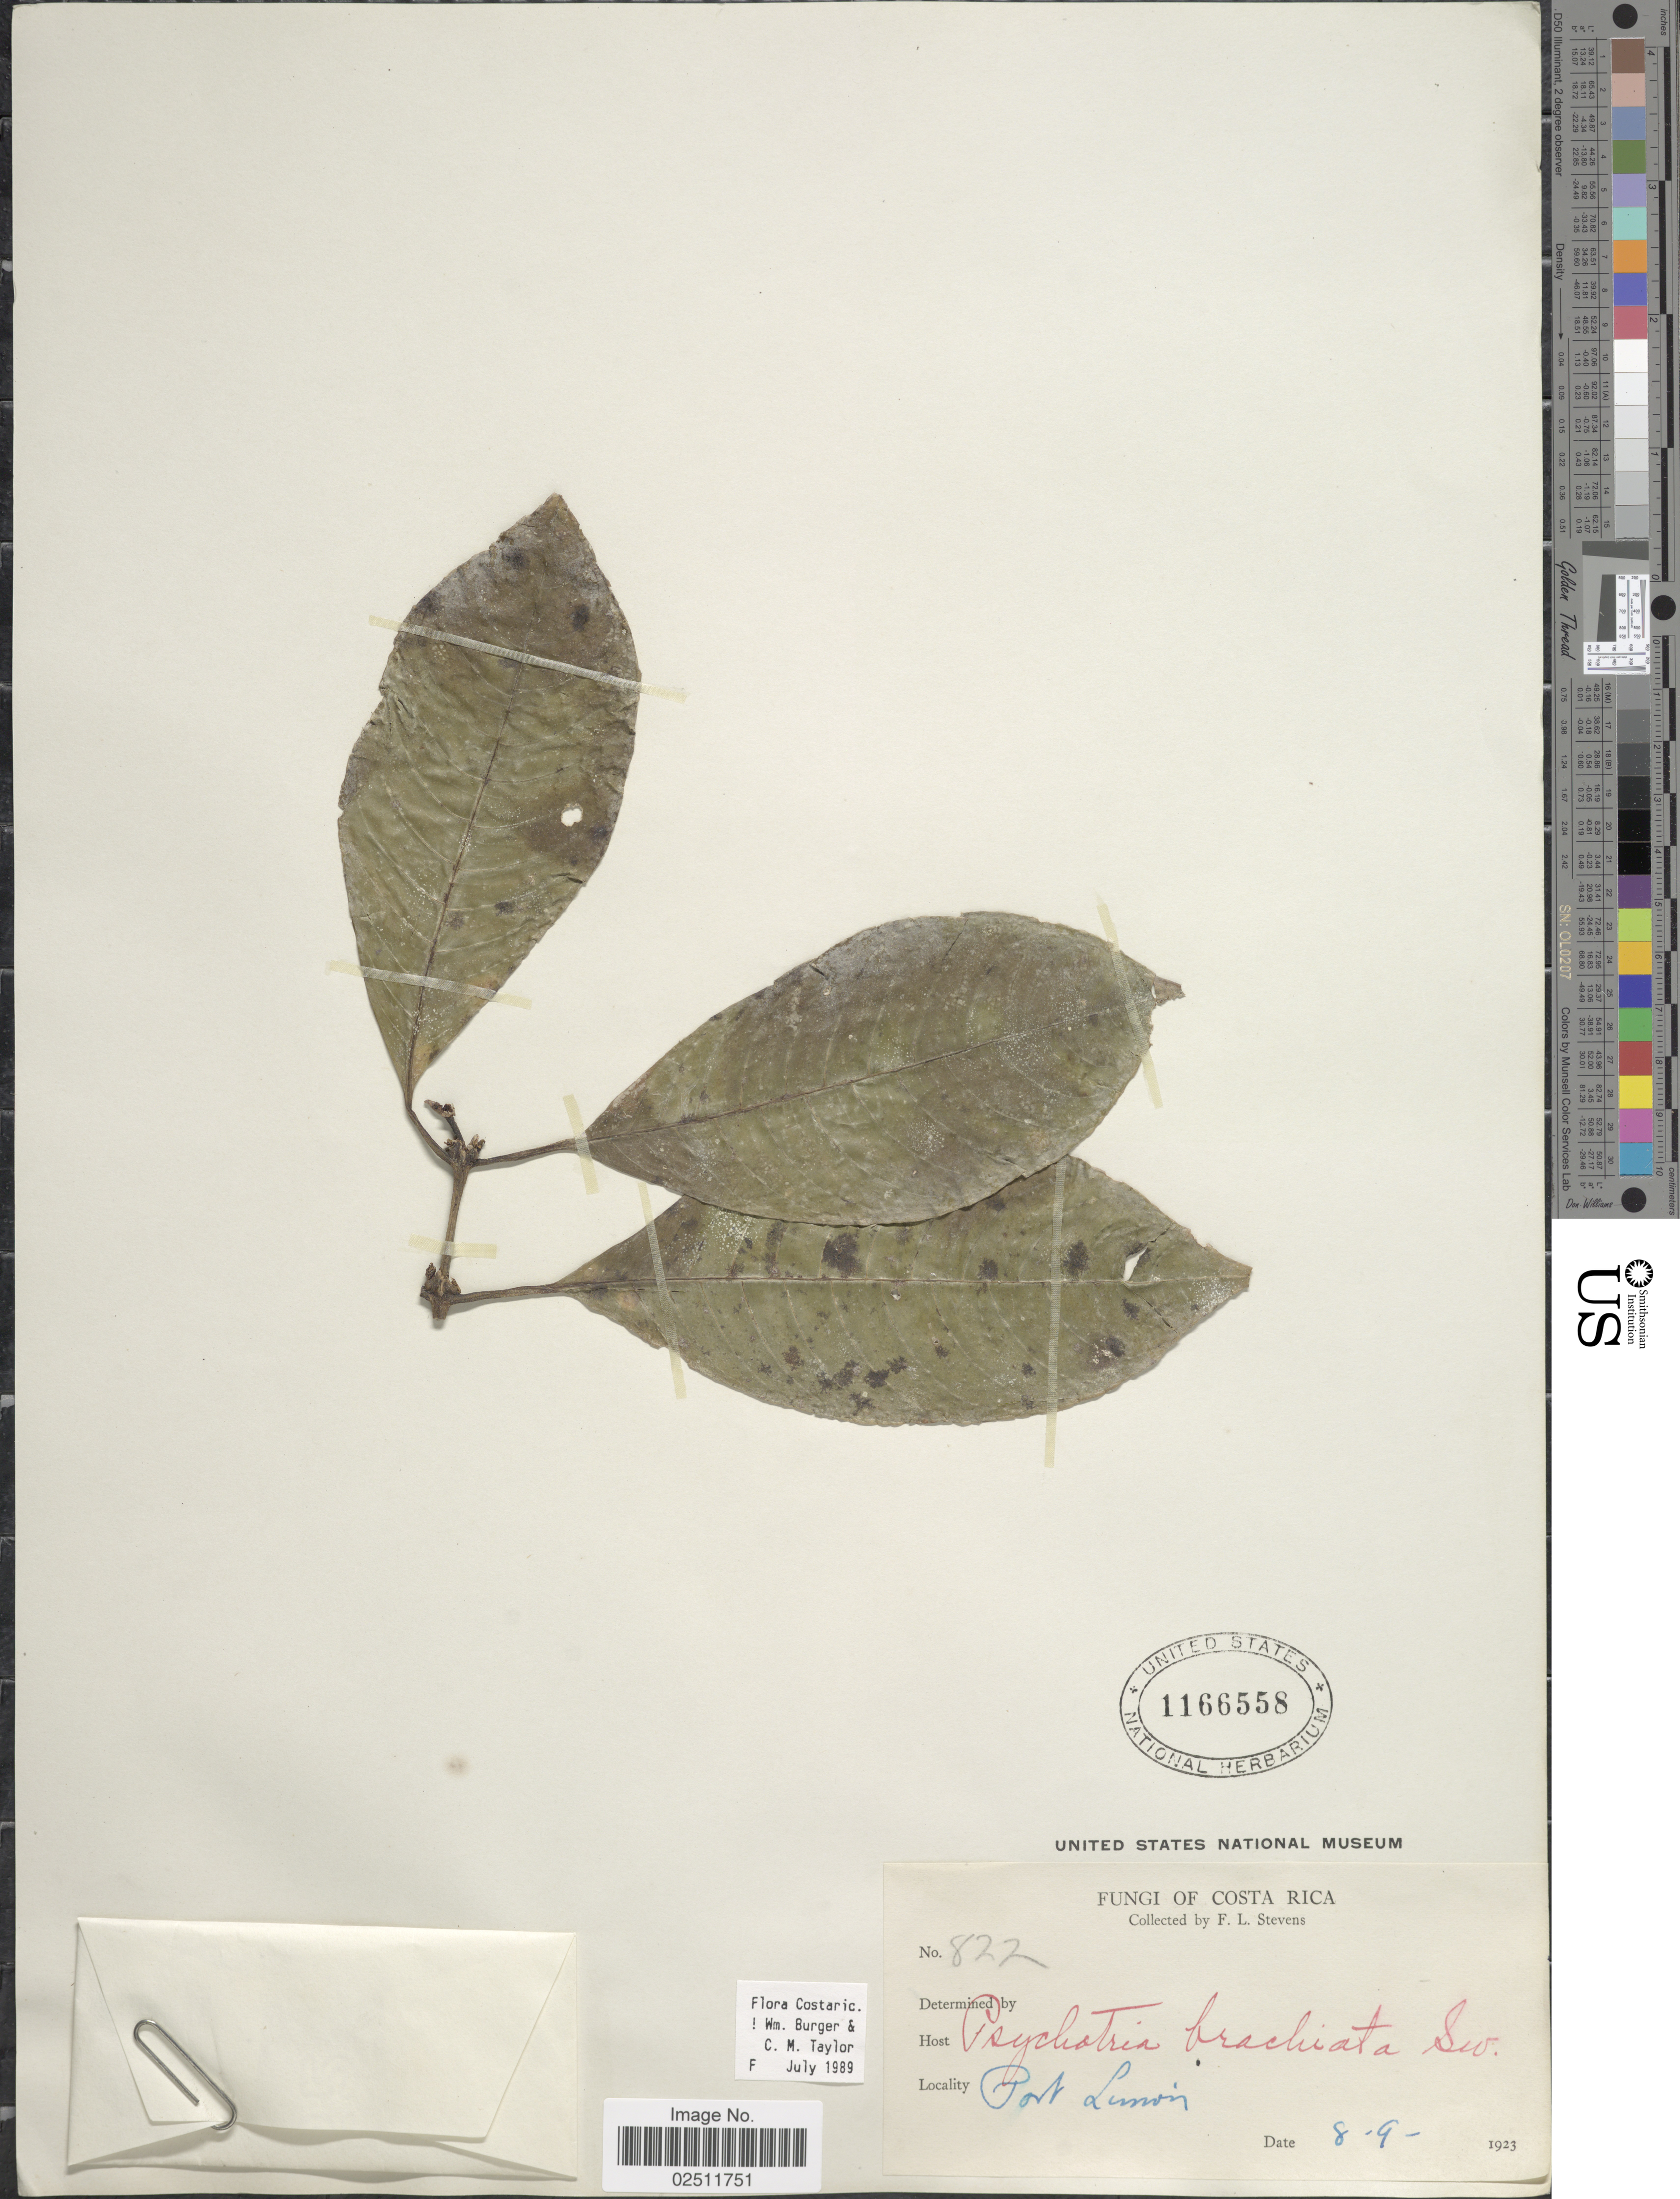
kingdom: Plantae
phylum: Tracheophyta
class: Magnoliopsida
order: Gentianales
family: Rubiaceae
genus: Psychotria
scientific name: Psychotria brachiata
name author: Sw.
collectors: F. L. Stevens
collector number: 822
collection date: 1923-09-08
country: Costa Rica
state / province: Limón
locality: Port Limon.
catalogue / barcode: US 1166558